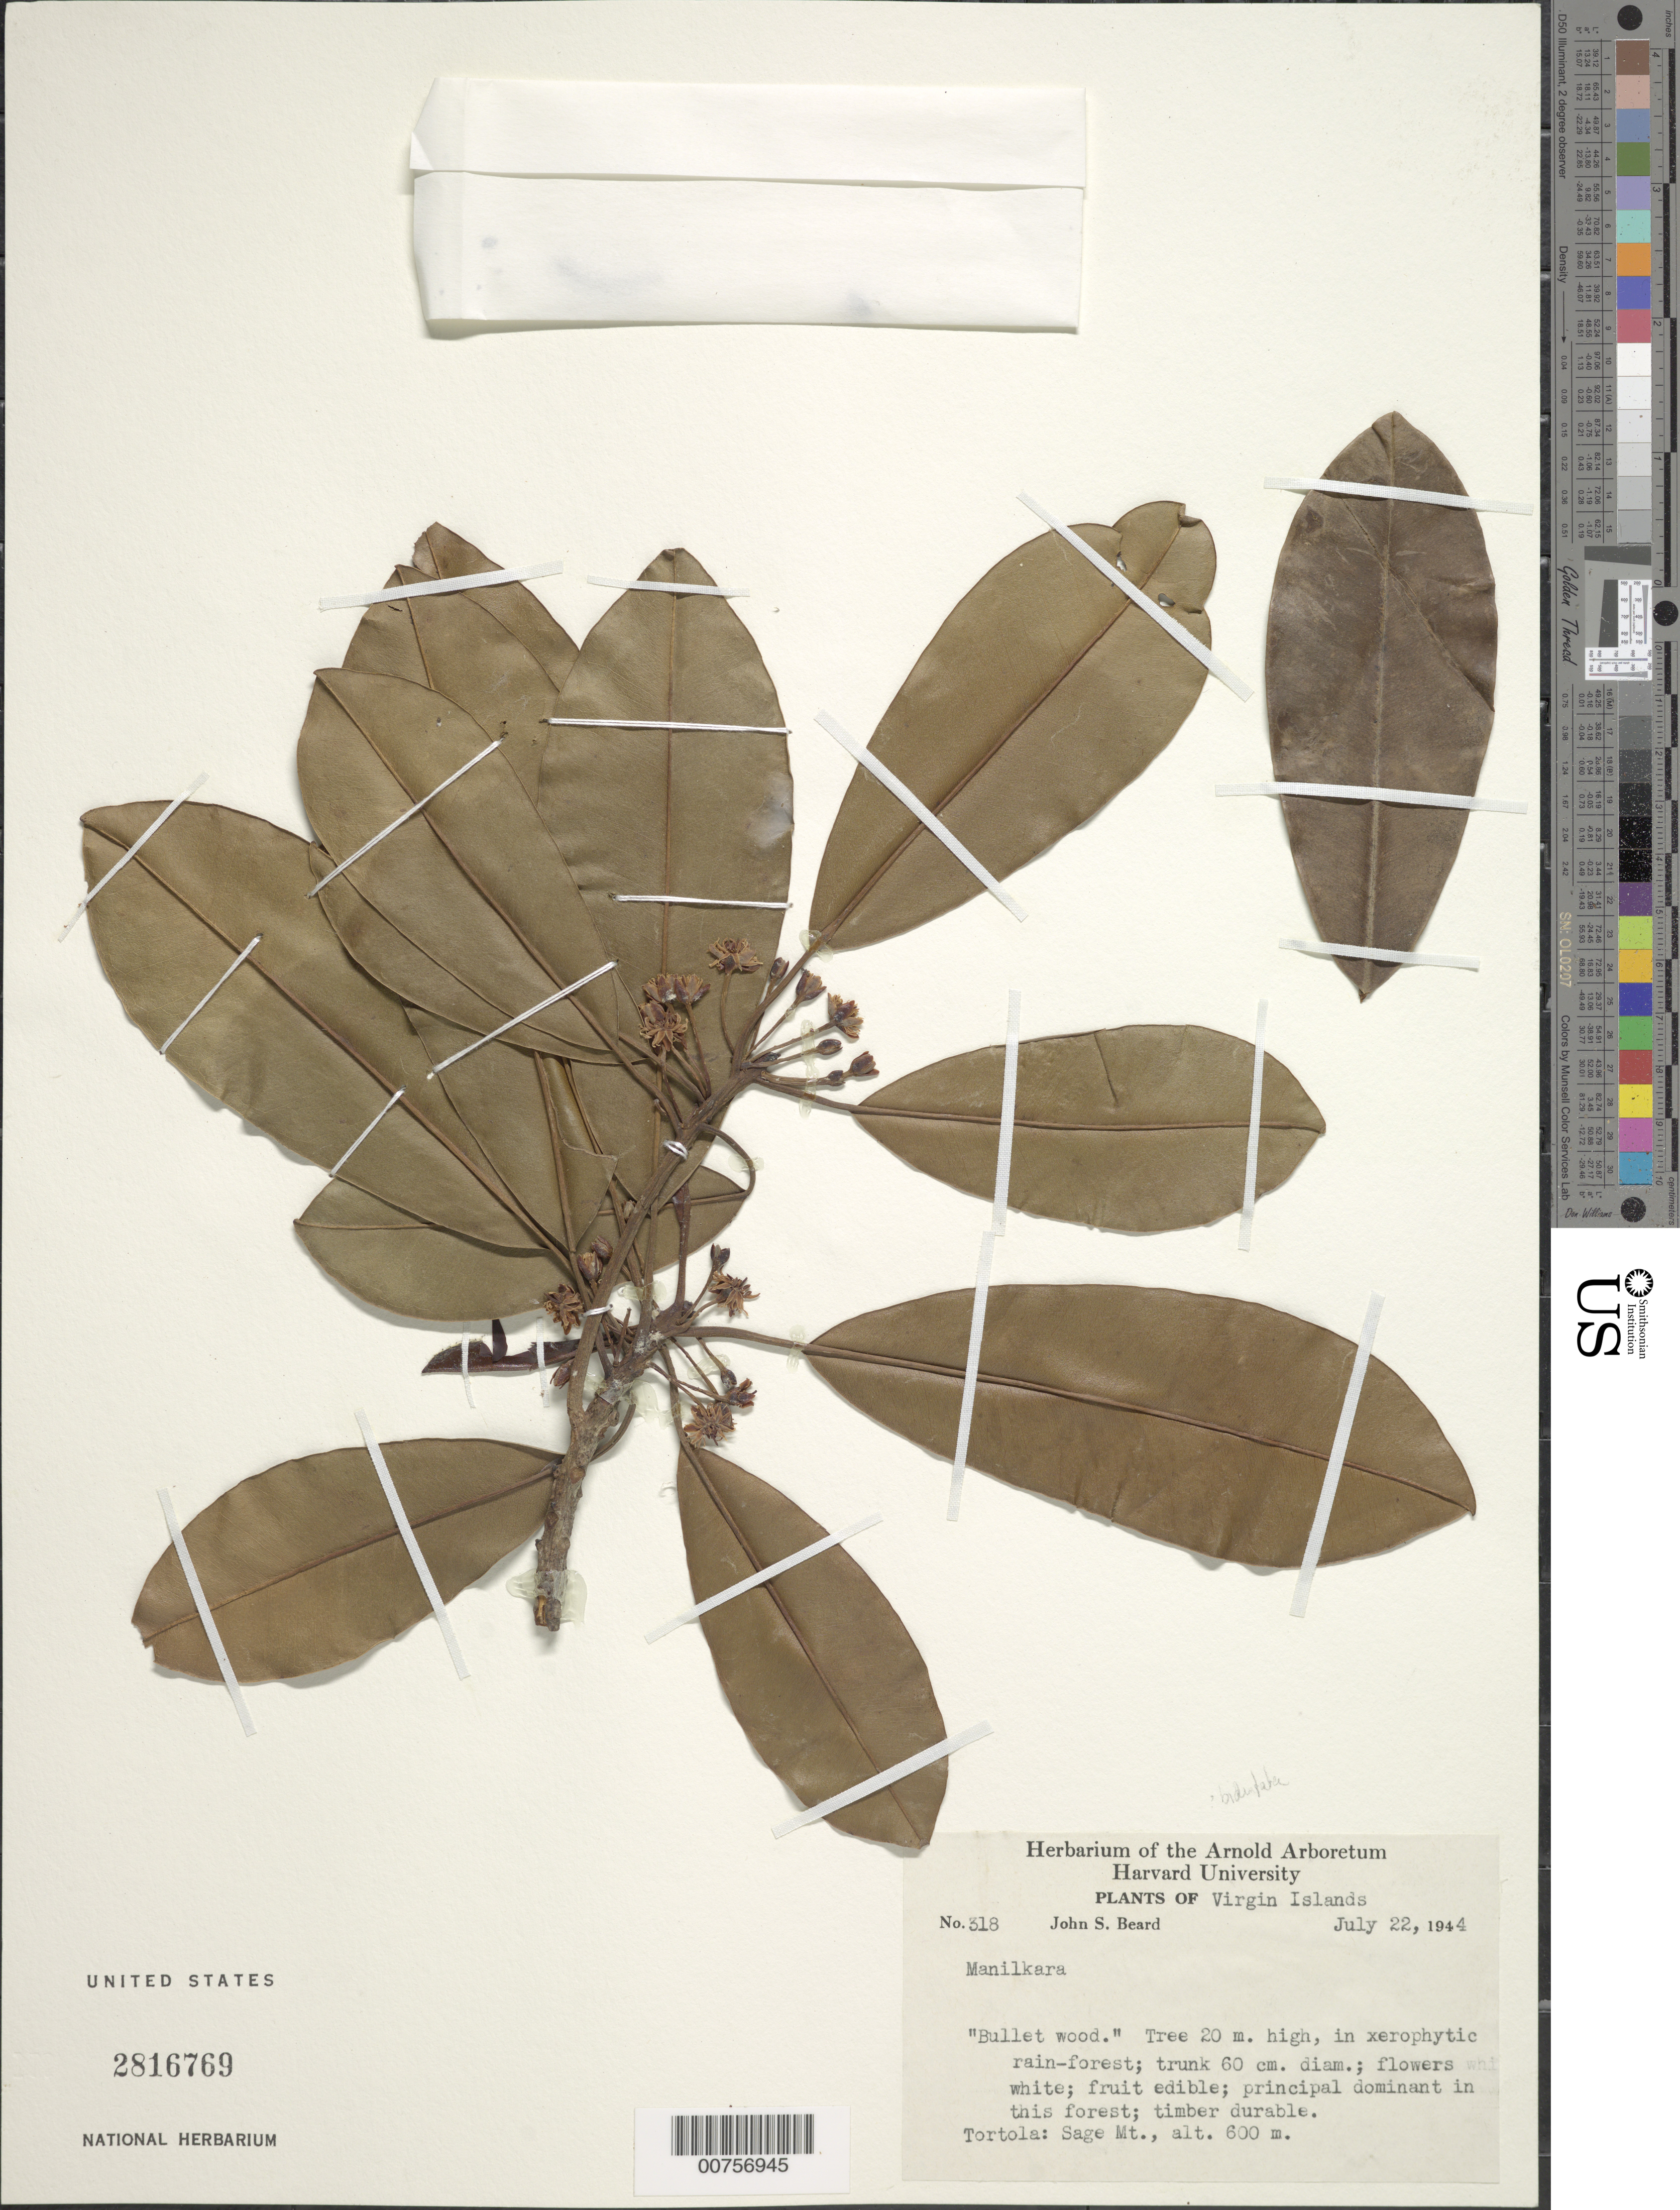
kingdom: Plantae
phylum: Tracheophyta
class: Magnoliopsida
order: Ericales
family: Sapotaceae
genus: Manilkara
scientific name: Manilkara sp.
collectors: J. Beard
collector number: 318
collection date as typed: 22 Jul 1944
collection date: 1944-07-22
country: British Virgin Islands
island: Tortola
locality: Sage Mt.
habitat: Xerophytic rain-forest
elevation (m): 600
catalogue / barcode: US 2816769